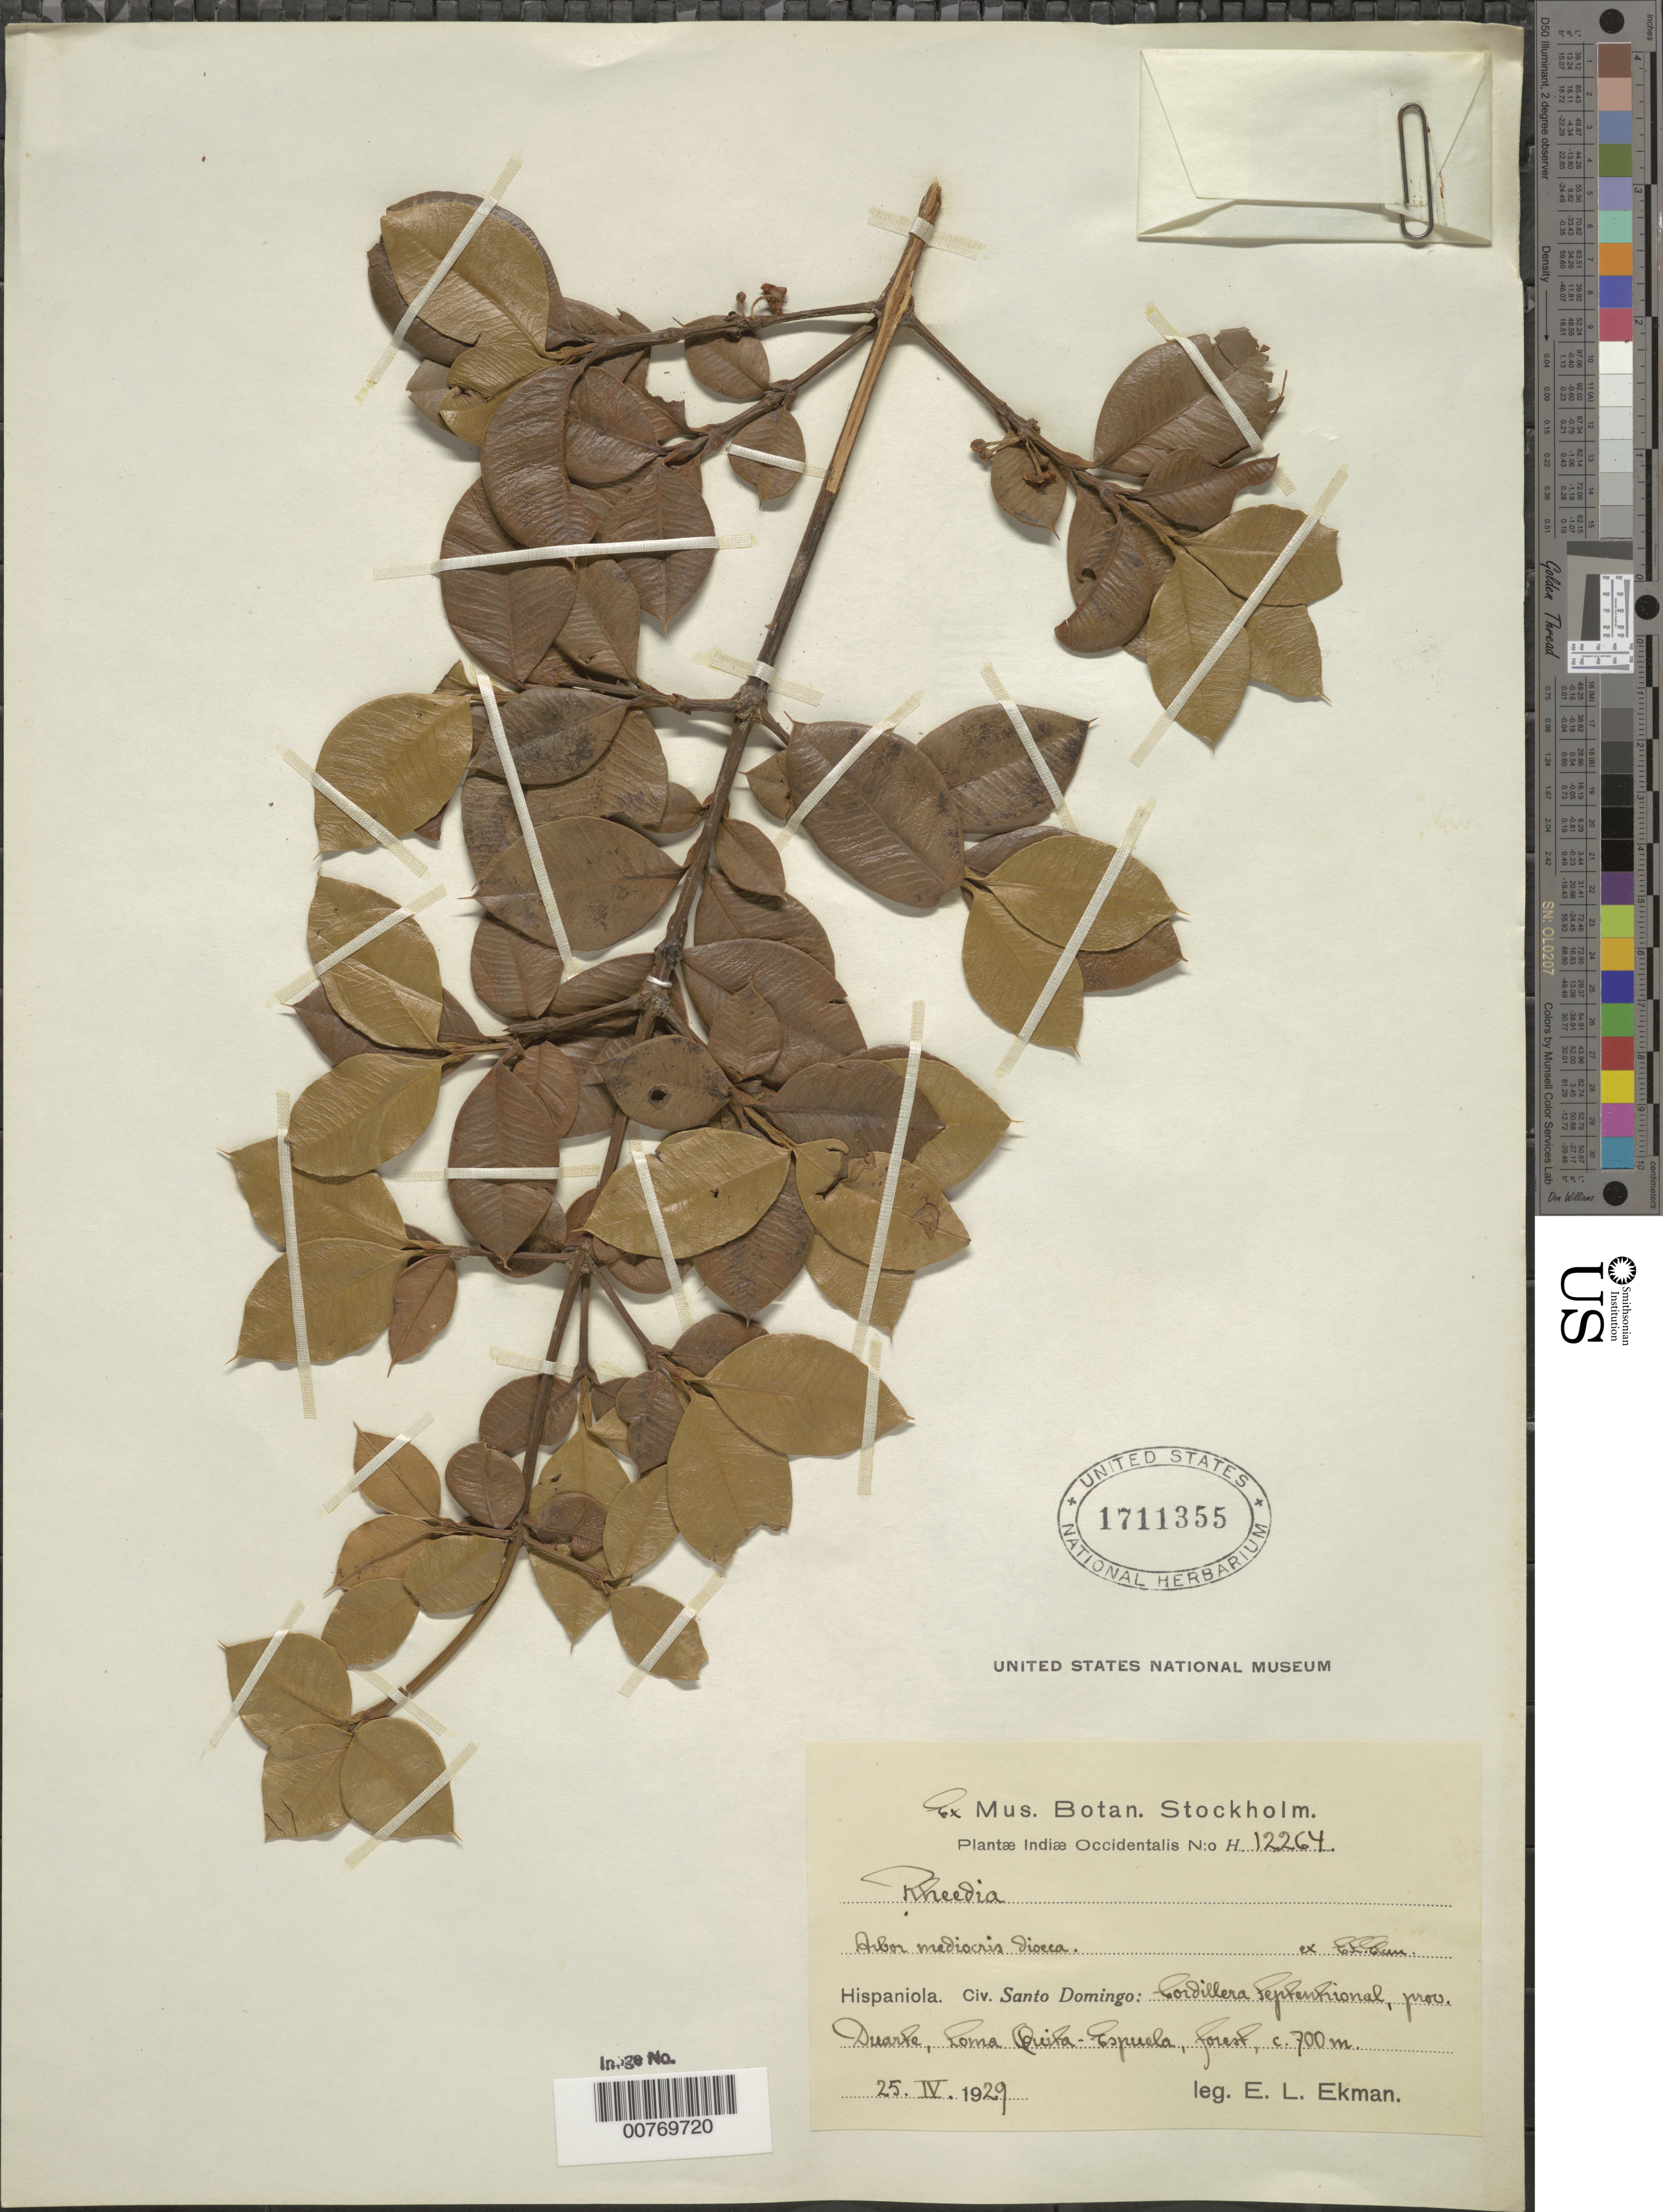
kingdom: Plantae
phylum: Tracheophyta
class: Magnoliopsida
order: Malpighiales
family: Clusiaceae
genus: Garcinia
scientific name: Garcinia sp.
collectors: E. L. Ekman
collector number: H 12264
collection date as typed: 25 Apr 1929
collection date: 1929-04-25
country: Dominican Republic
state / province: Duarte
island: Hispaniola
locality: Cordillera Septentrional, Loma Quita-Espuela.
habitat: Forest.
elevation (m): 700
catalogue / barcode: US 1711355